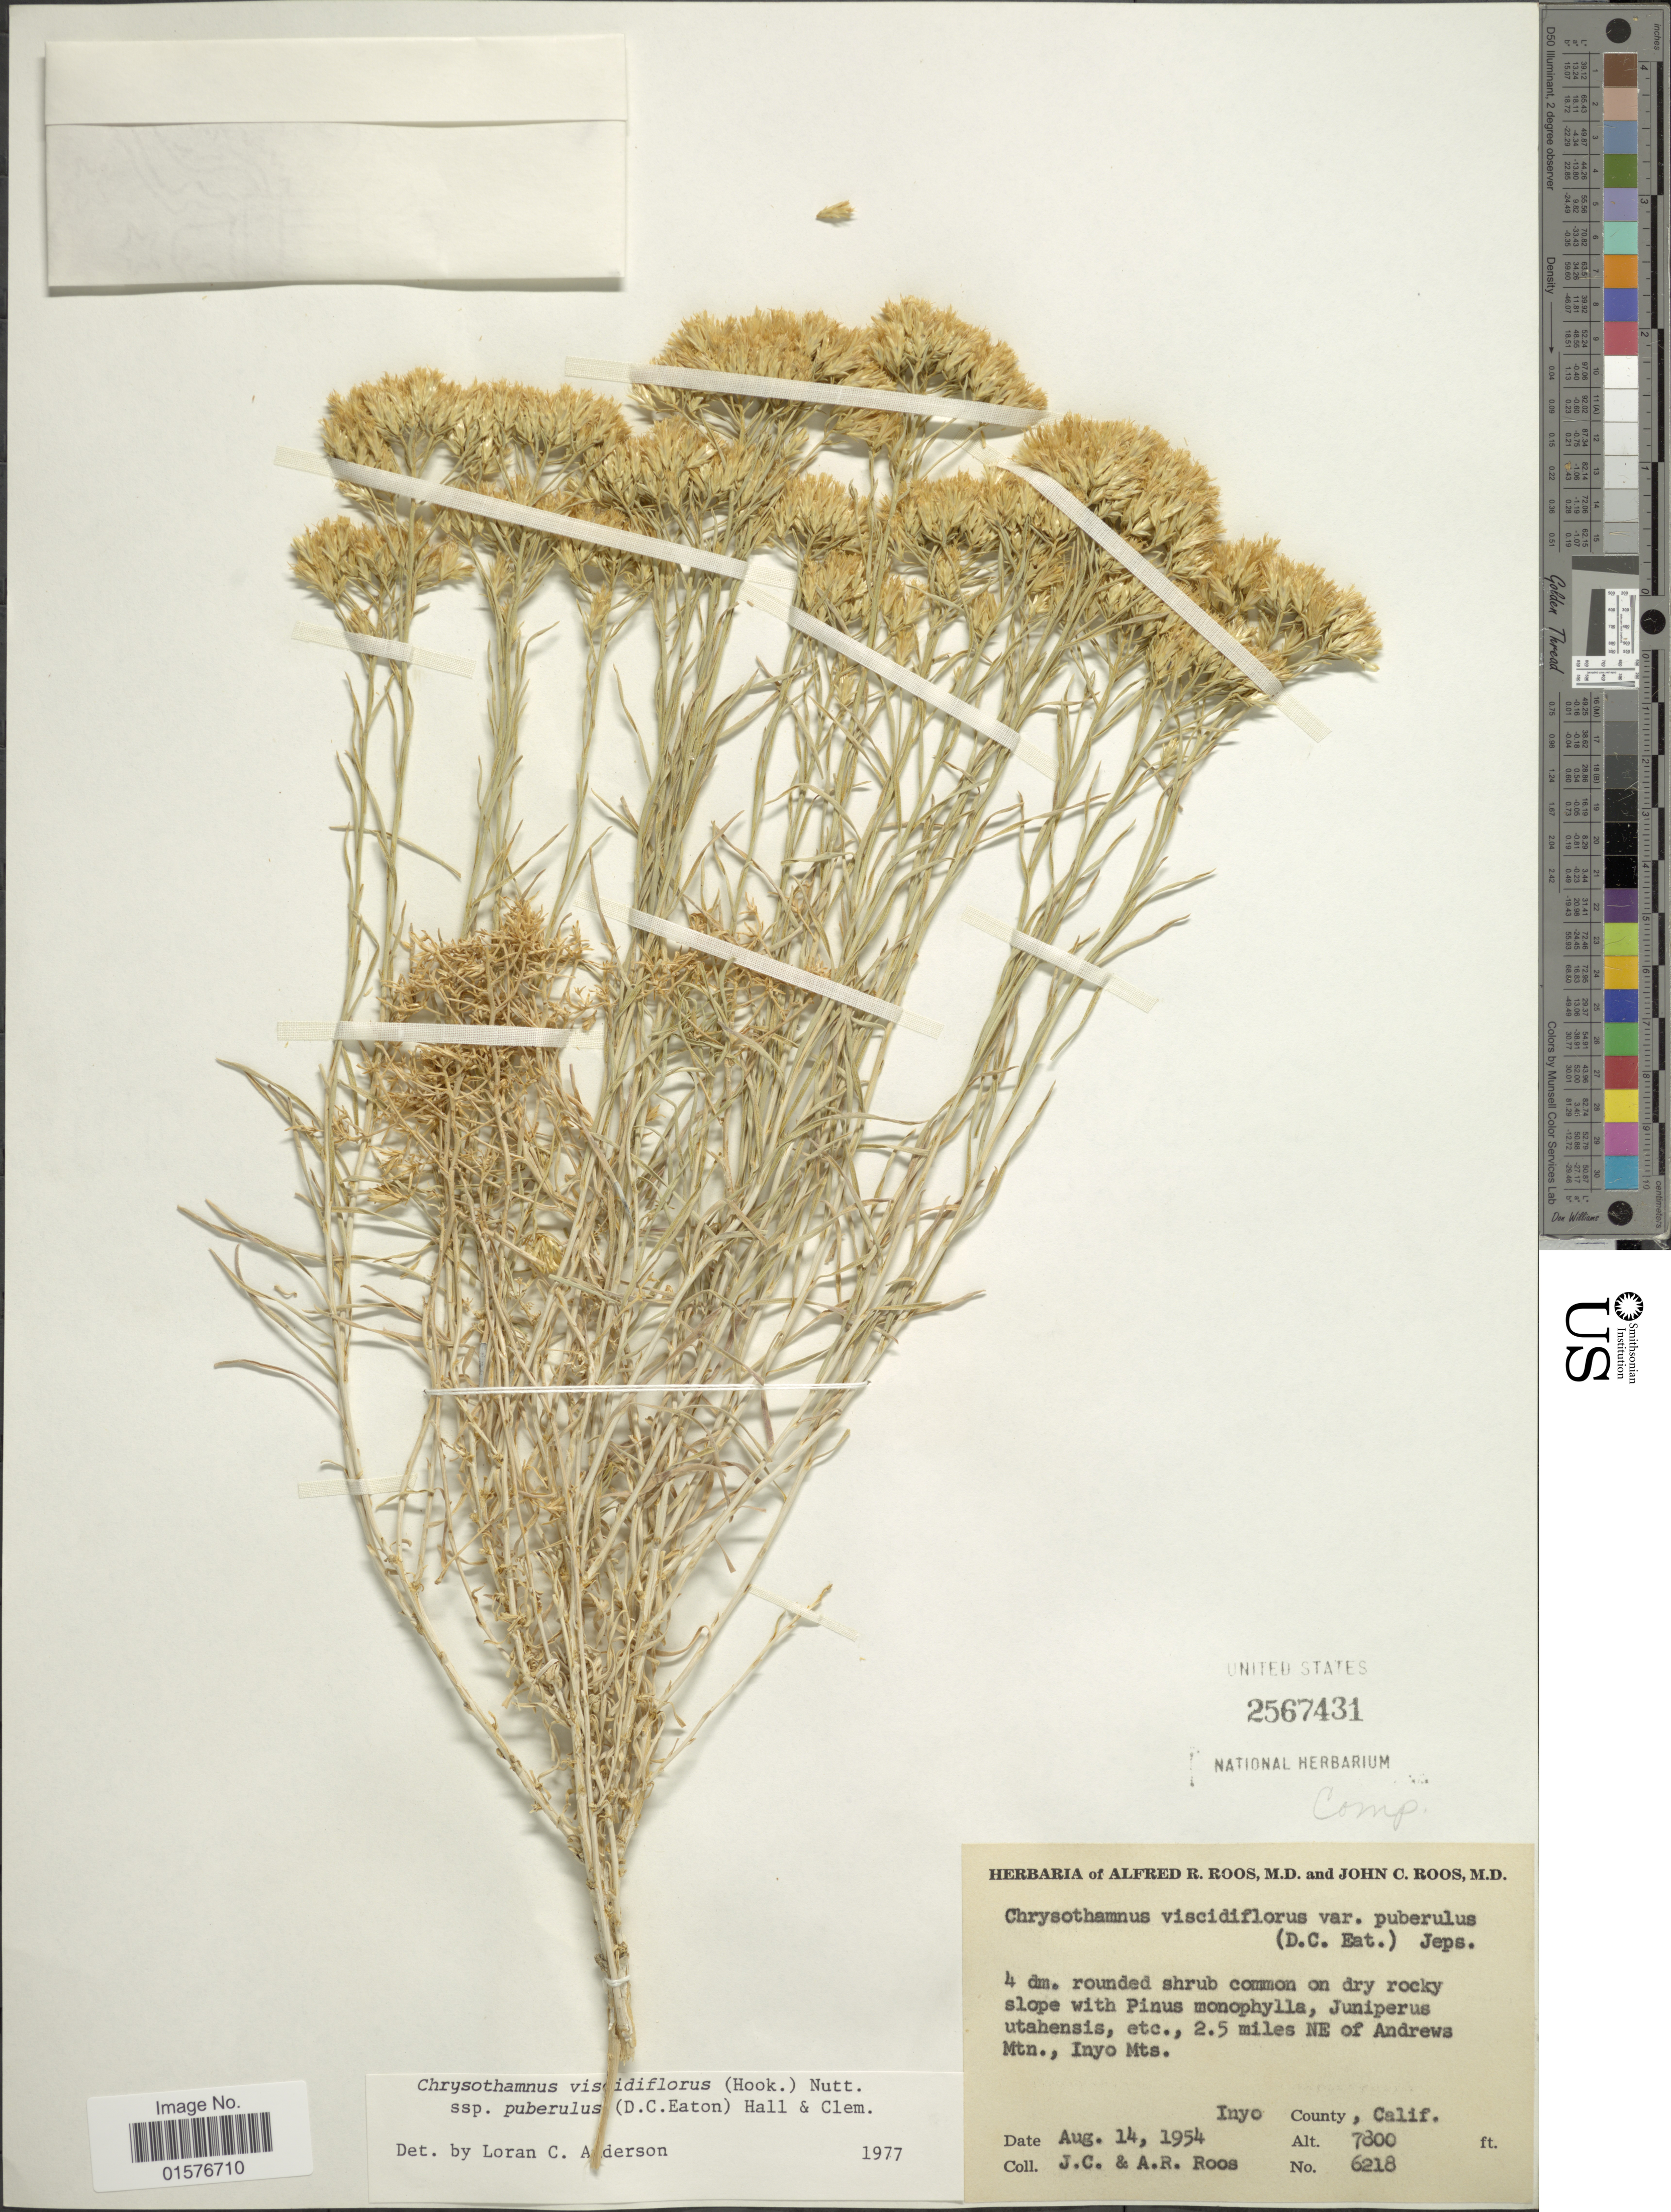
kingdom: Plantae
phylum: Tracheophyta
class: Magnoliopsida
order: Asterales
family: Asteraceae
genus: Chrysothamnus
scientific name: Chrysothamnus viscidiflorus subsp. puberulus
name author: (D.C. Eaton) H.M. Hall & Clem.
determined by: Urbatsch, Lowell E., Curator (LSU), Louisiana State University (UNITED STATES)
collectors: J. C. Roos & A. R. Roos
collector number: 6218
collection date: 1954-08-14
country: United States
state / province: California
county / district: Inyo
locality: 2.5 miles NE of Andrews Mts., Inyo Mts. Inyo County, Calif.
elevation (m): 2377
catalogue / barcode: US 2567431